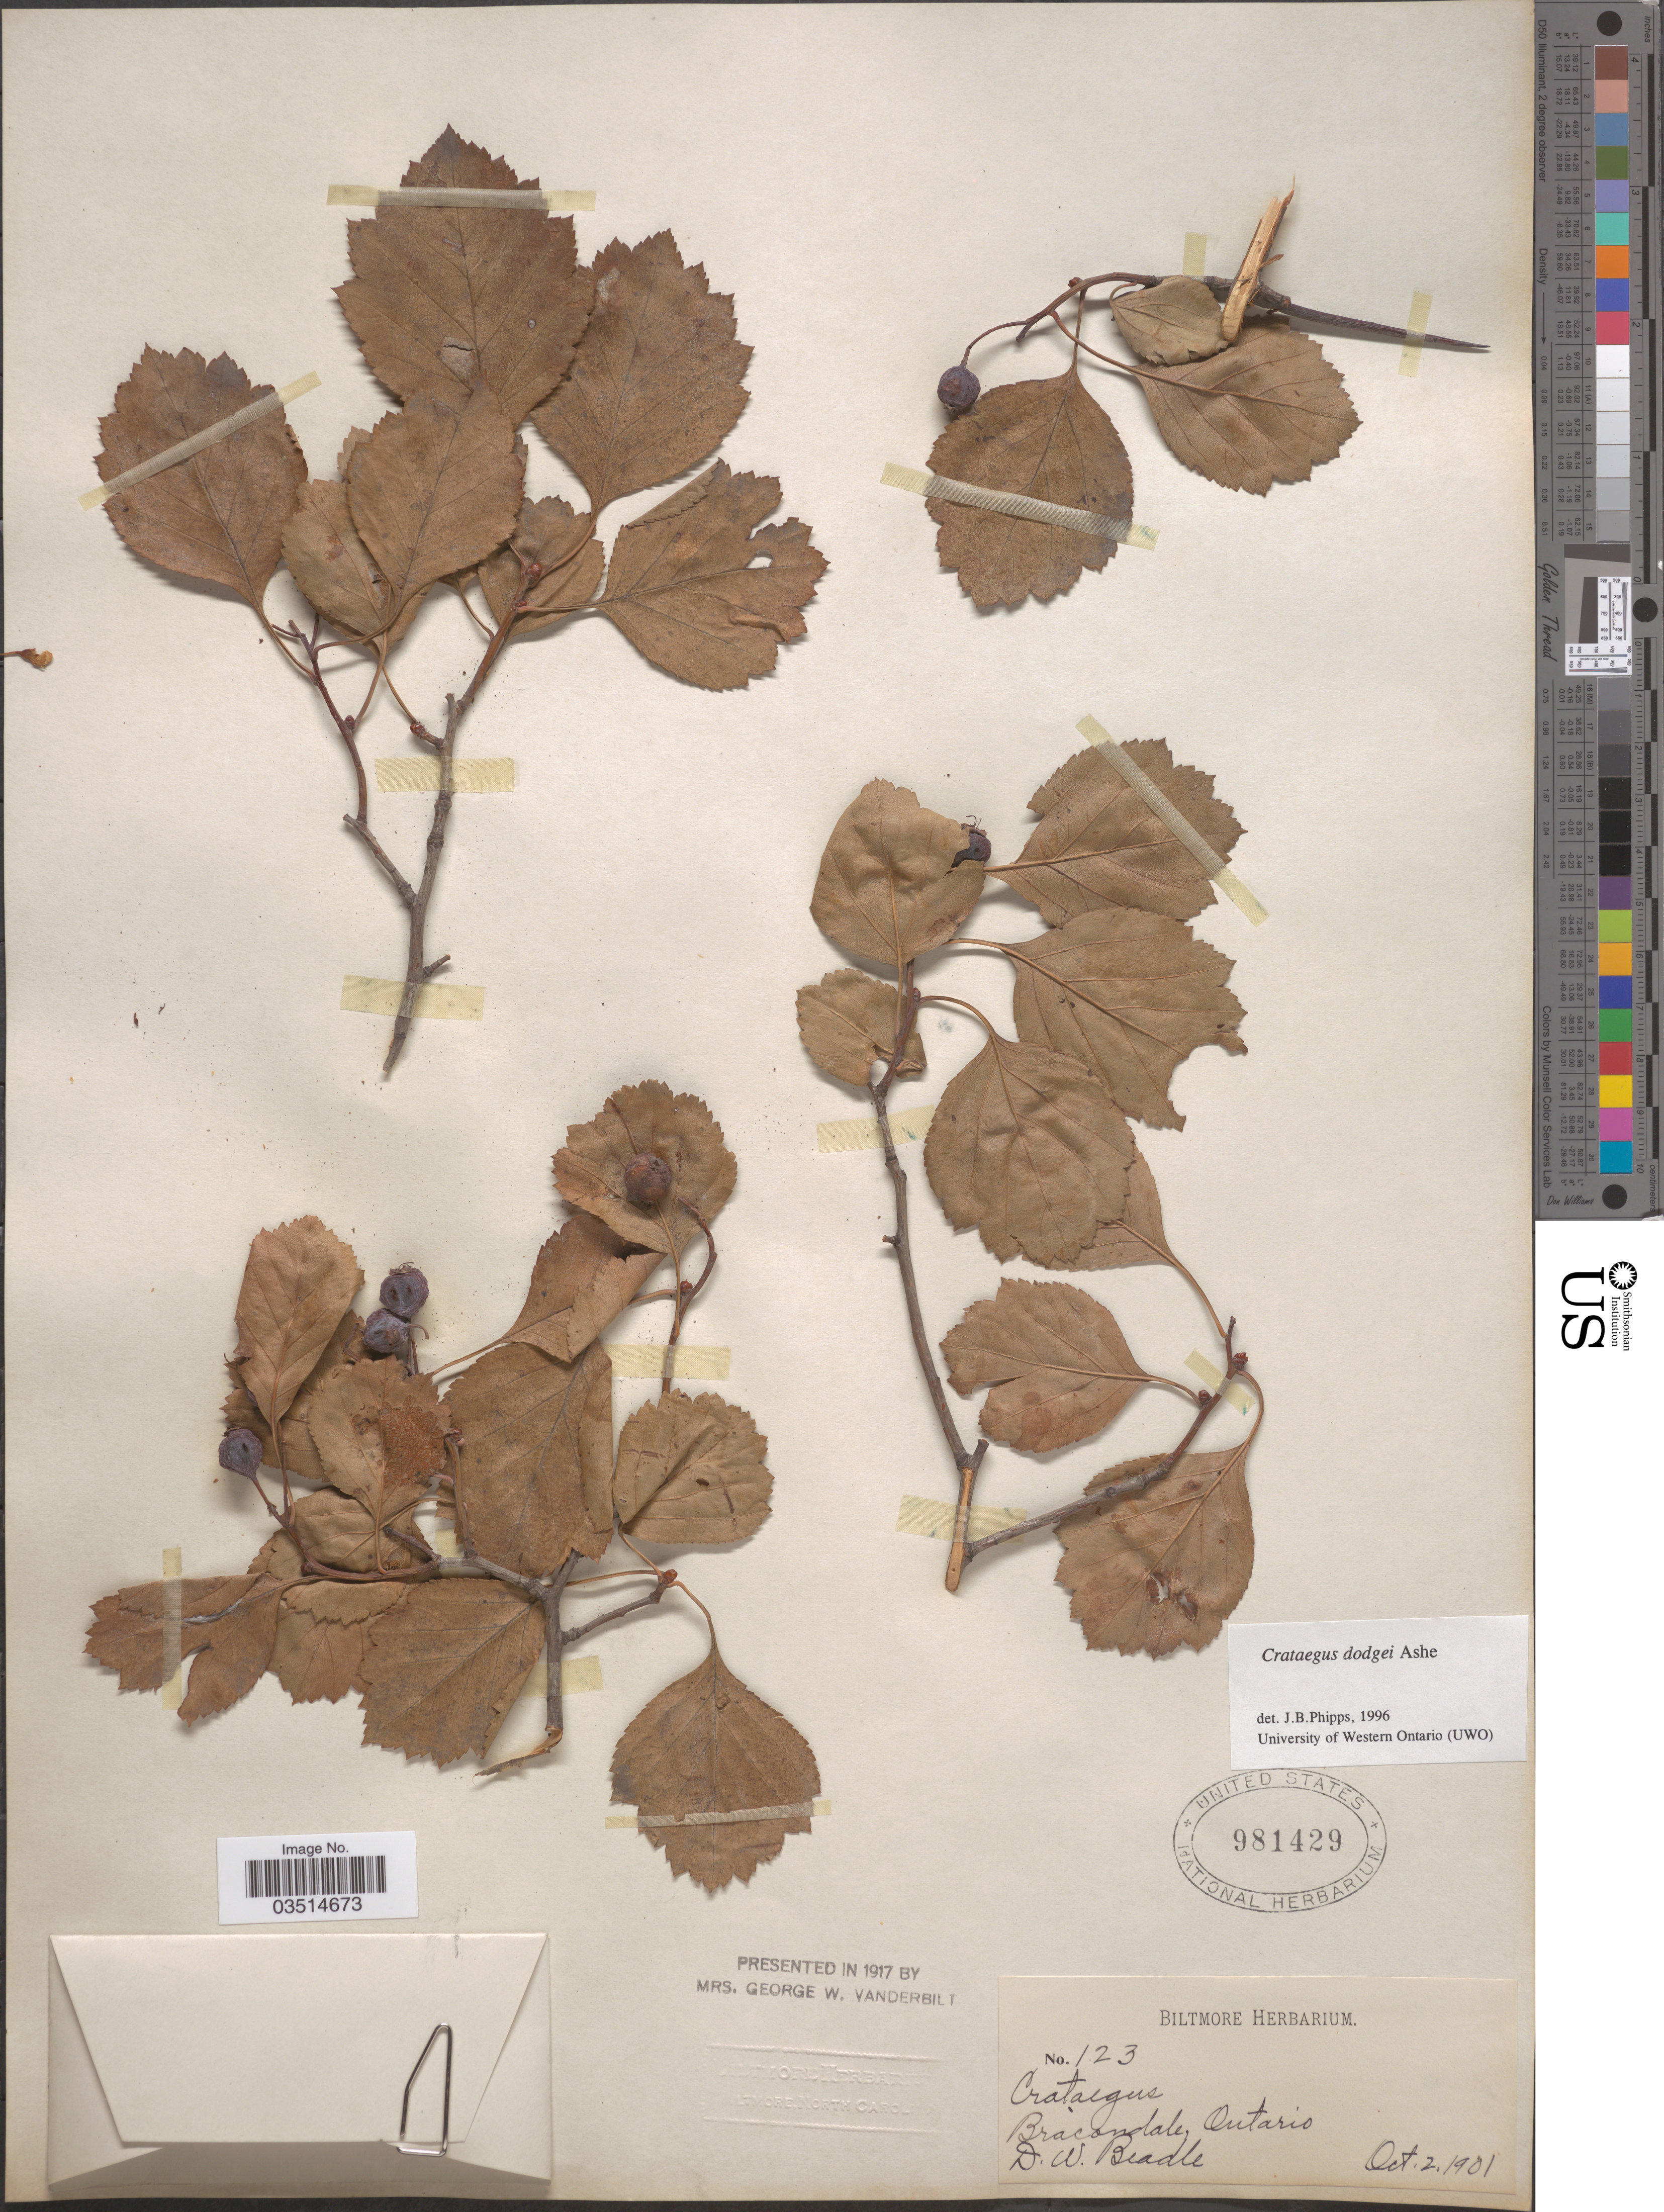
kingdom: Plantae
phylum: Tracheophyta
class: Magnoliopsida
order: Rosales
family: Rosaceae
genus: Crataegus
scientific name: Crataegus dodgei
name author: Ashe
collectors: D. Beadle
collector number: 123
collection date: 1901-10-02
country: Canada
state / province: Ontario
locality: Bracondale.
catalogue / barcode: US 981429